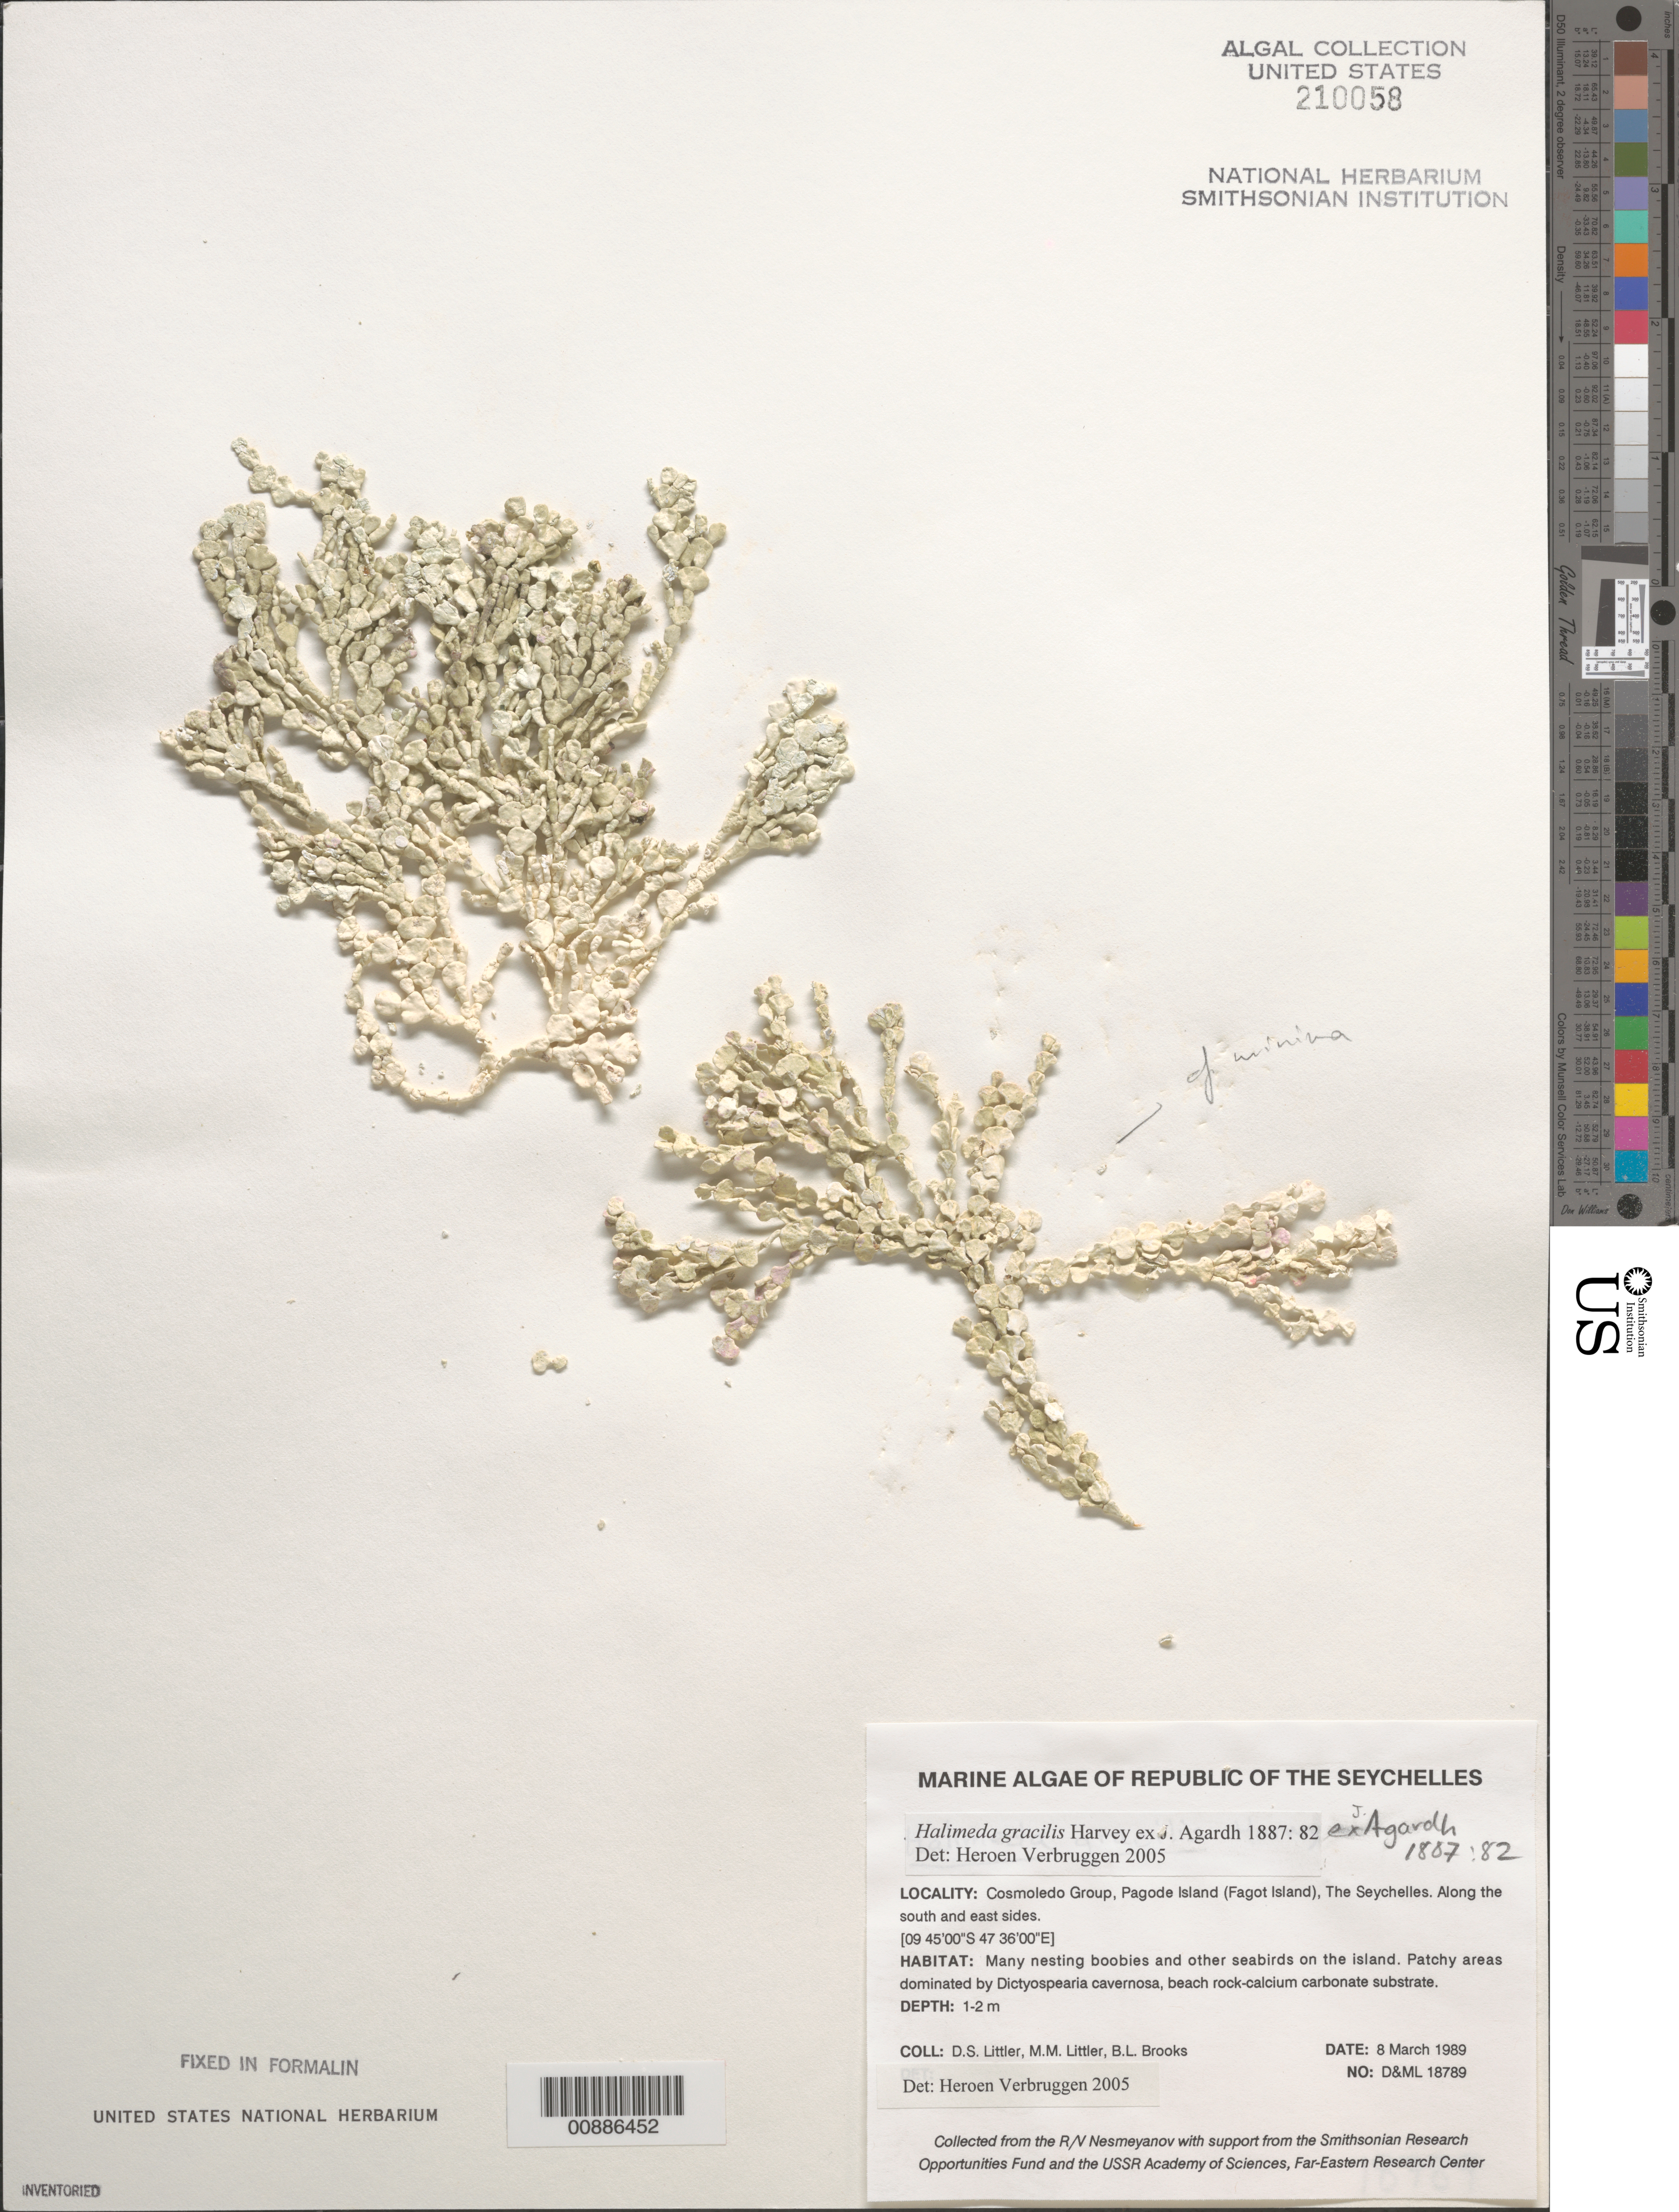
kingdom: Plantae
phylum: Chlorophyta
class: Ulvophyceae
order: Bryopsidales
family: Halimedaceae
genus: Halimeda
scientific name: Halimeda gracilis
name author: Harv. ex J. Agardh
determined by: Verbruggen, H.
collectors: D. S. Littler, M. M. Littler & B. Brooks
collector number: D&ML 18789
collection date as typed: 08 Mar 1989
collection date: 1989-03-08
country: Seychelles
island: Cosmoledo Atoll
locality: Pagode [Fagot] Islet, Along the south and east sides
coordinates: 09 45'00"S, 47 36'00"E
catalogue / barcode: US 210058